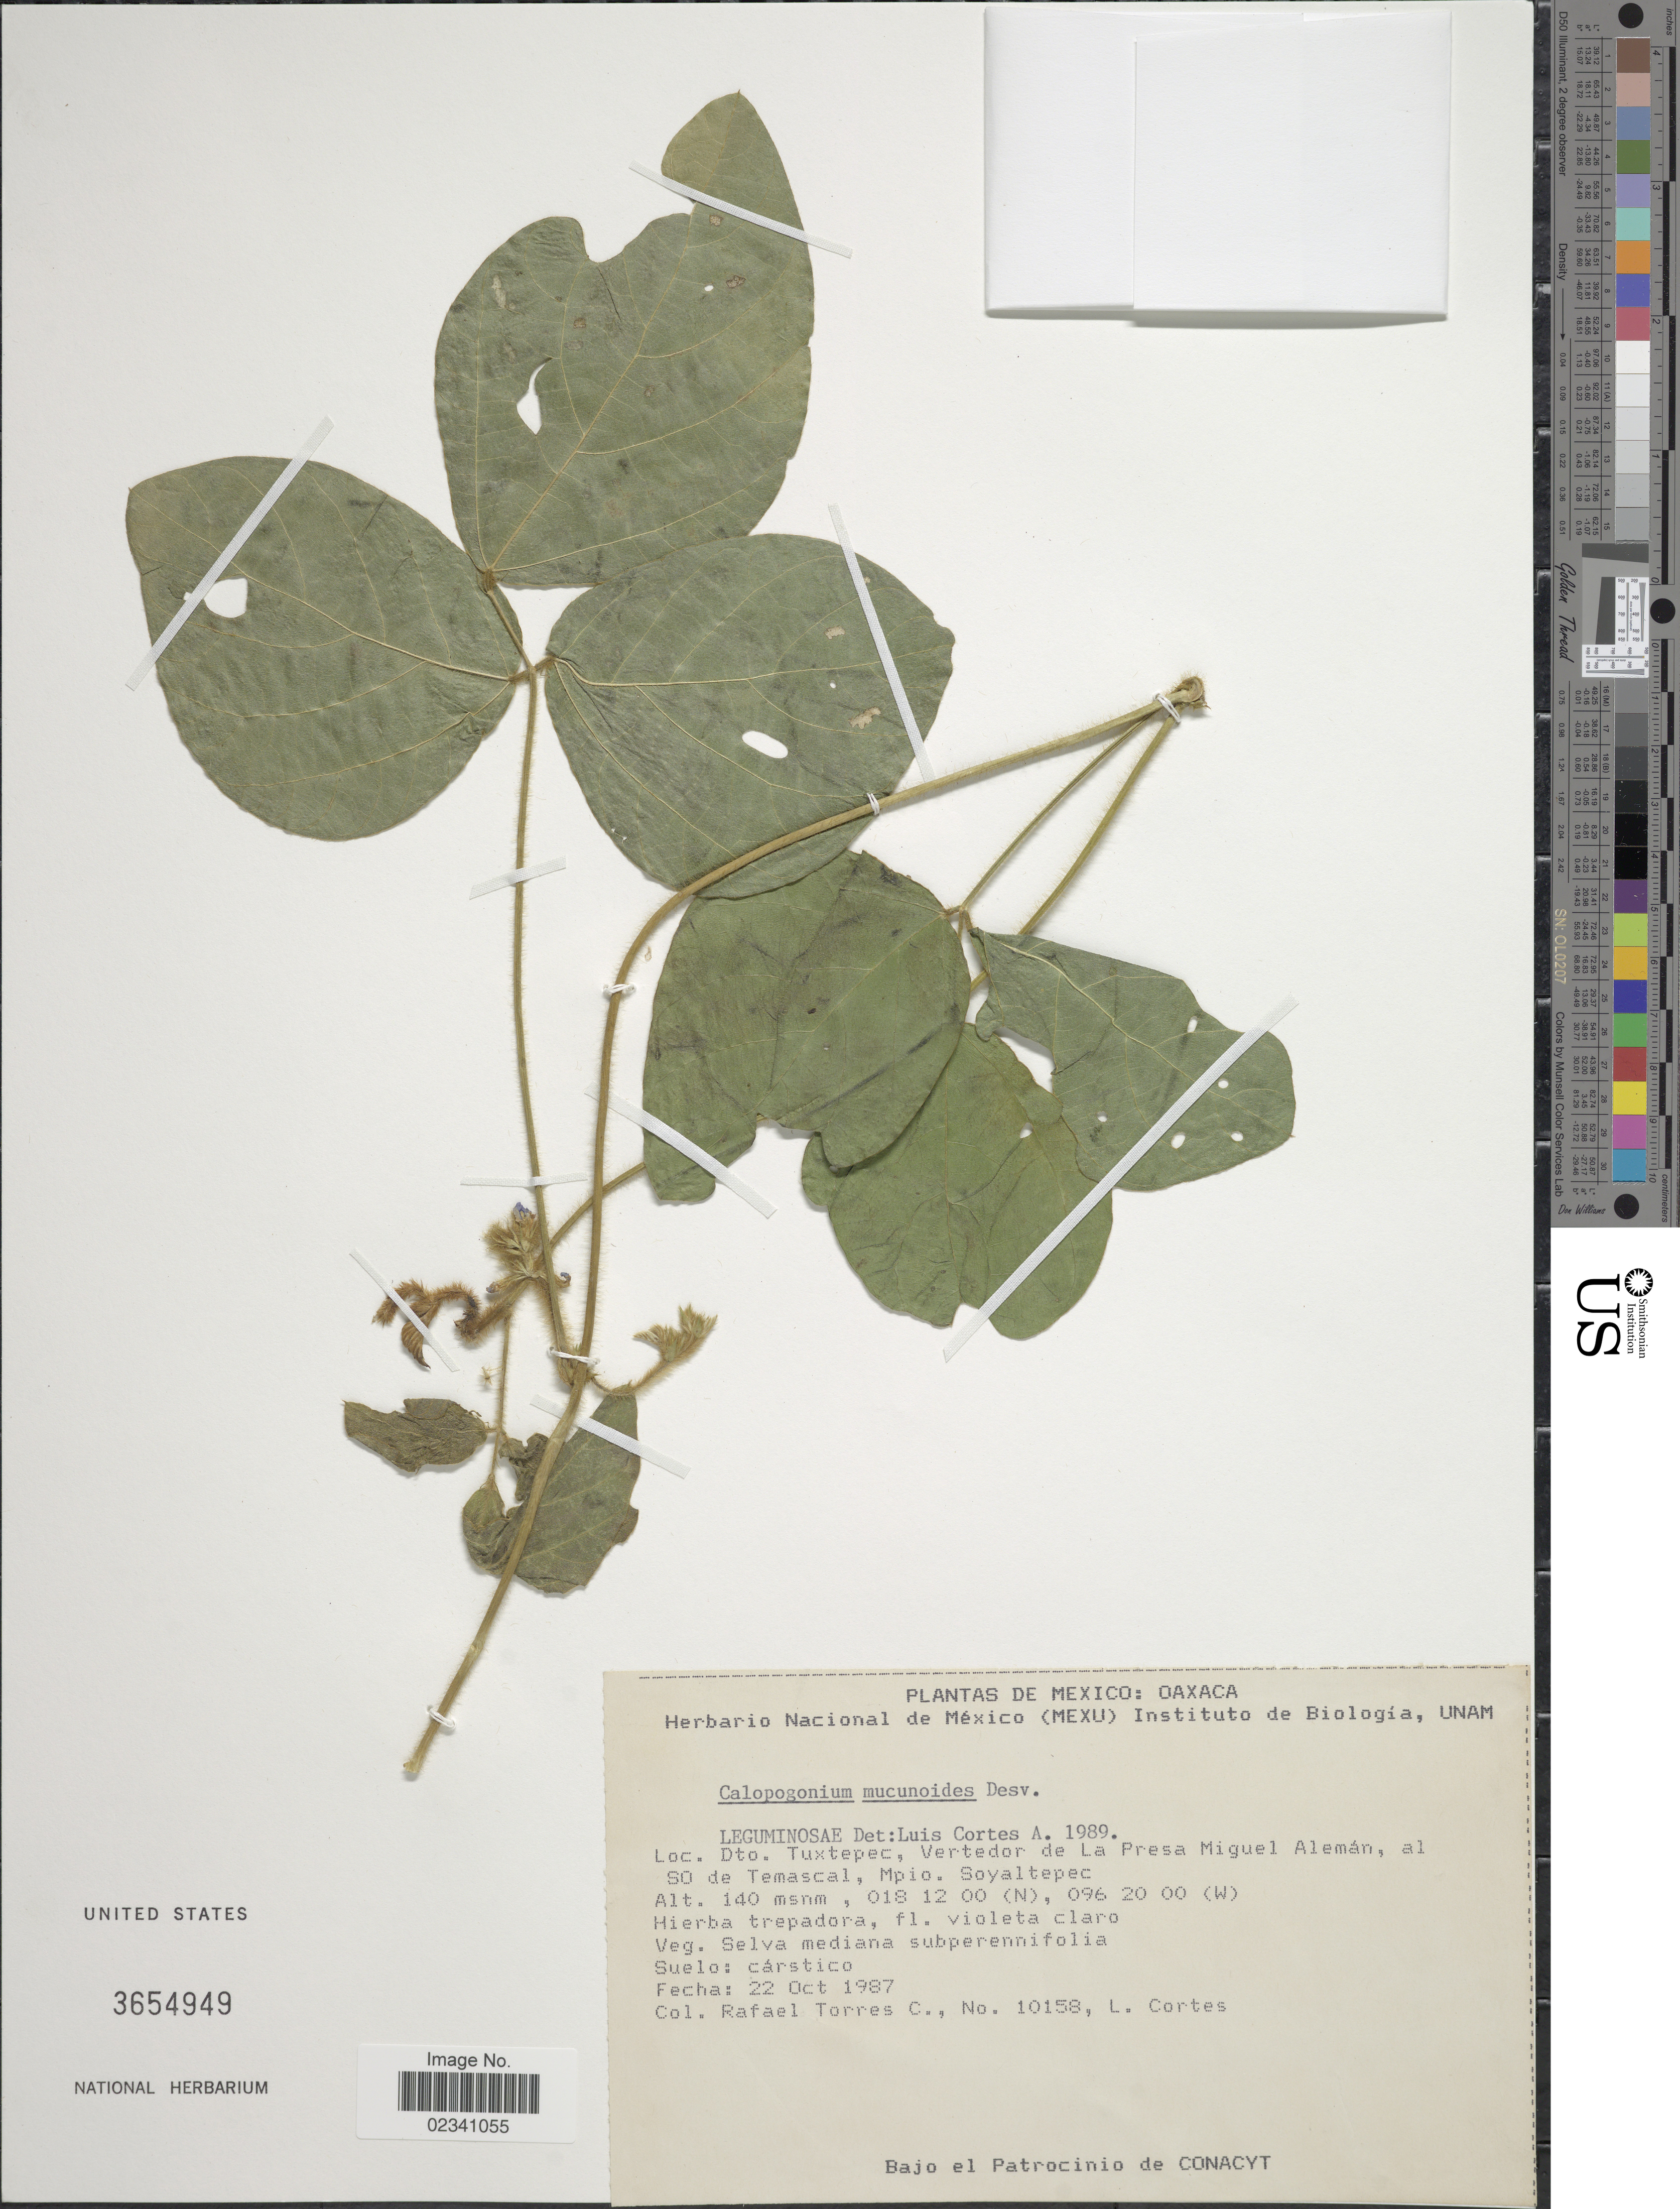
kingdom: Plantae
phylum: Tracheophyta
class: Magnoliopsida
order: Fabales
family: Fabaceae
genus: Calopogonium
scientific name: Calopogonium mucunoides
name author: Desv.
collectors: R. Torres C. & L. Cortes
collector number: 10158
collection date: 1987-10-22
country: Mexico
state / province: Oaxaca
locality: Oaxaca, Dto. Tuctepec, Vertedor de la Presa Miguel Aleman, al de Temascal, Mpio Soyaltepc.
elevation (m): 140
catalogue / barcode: US 3654949